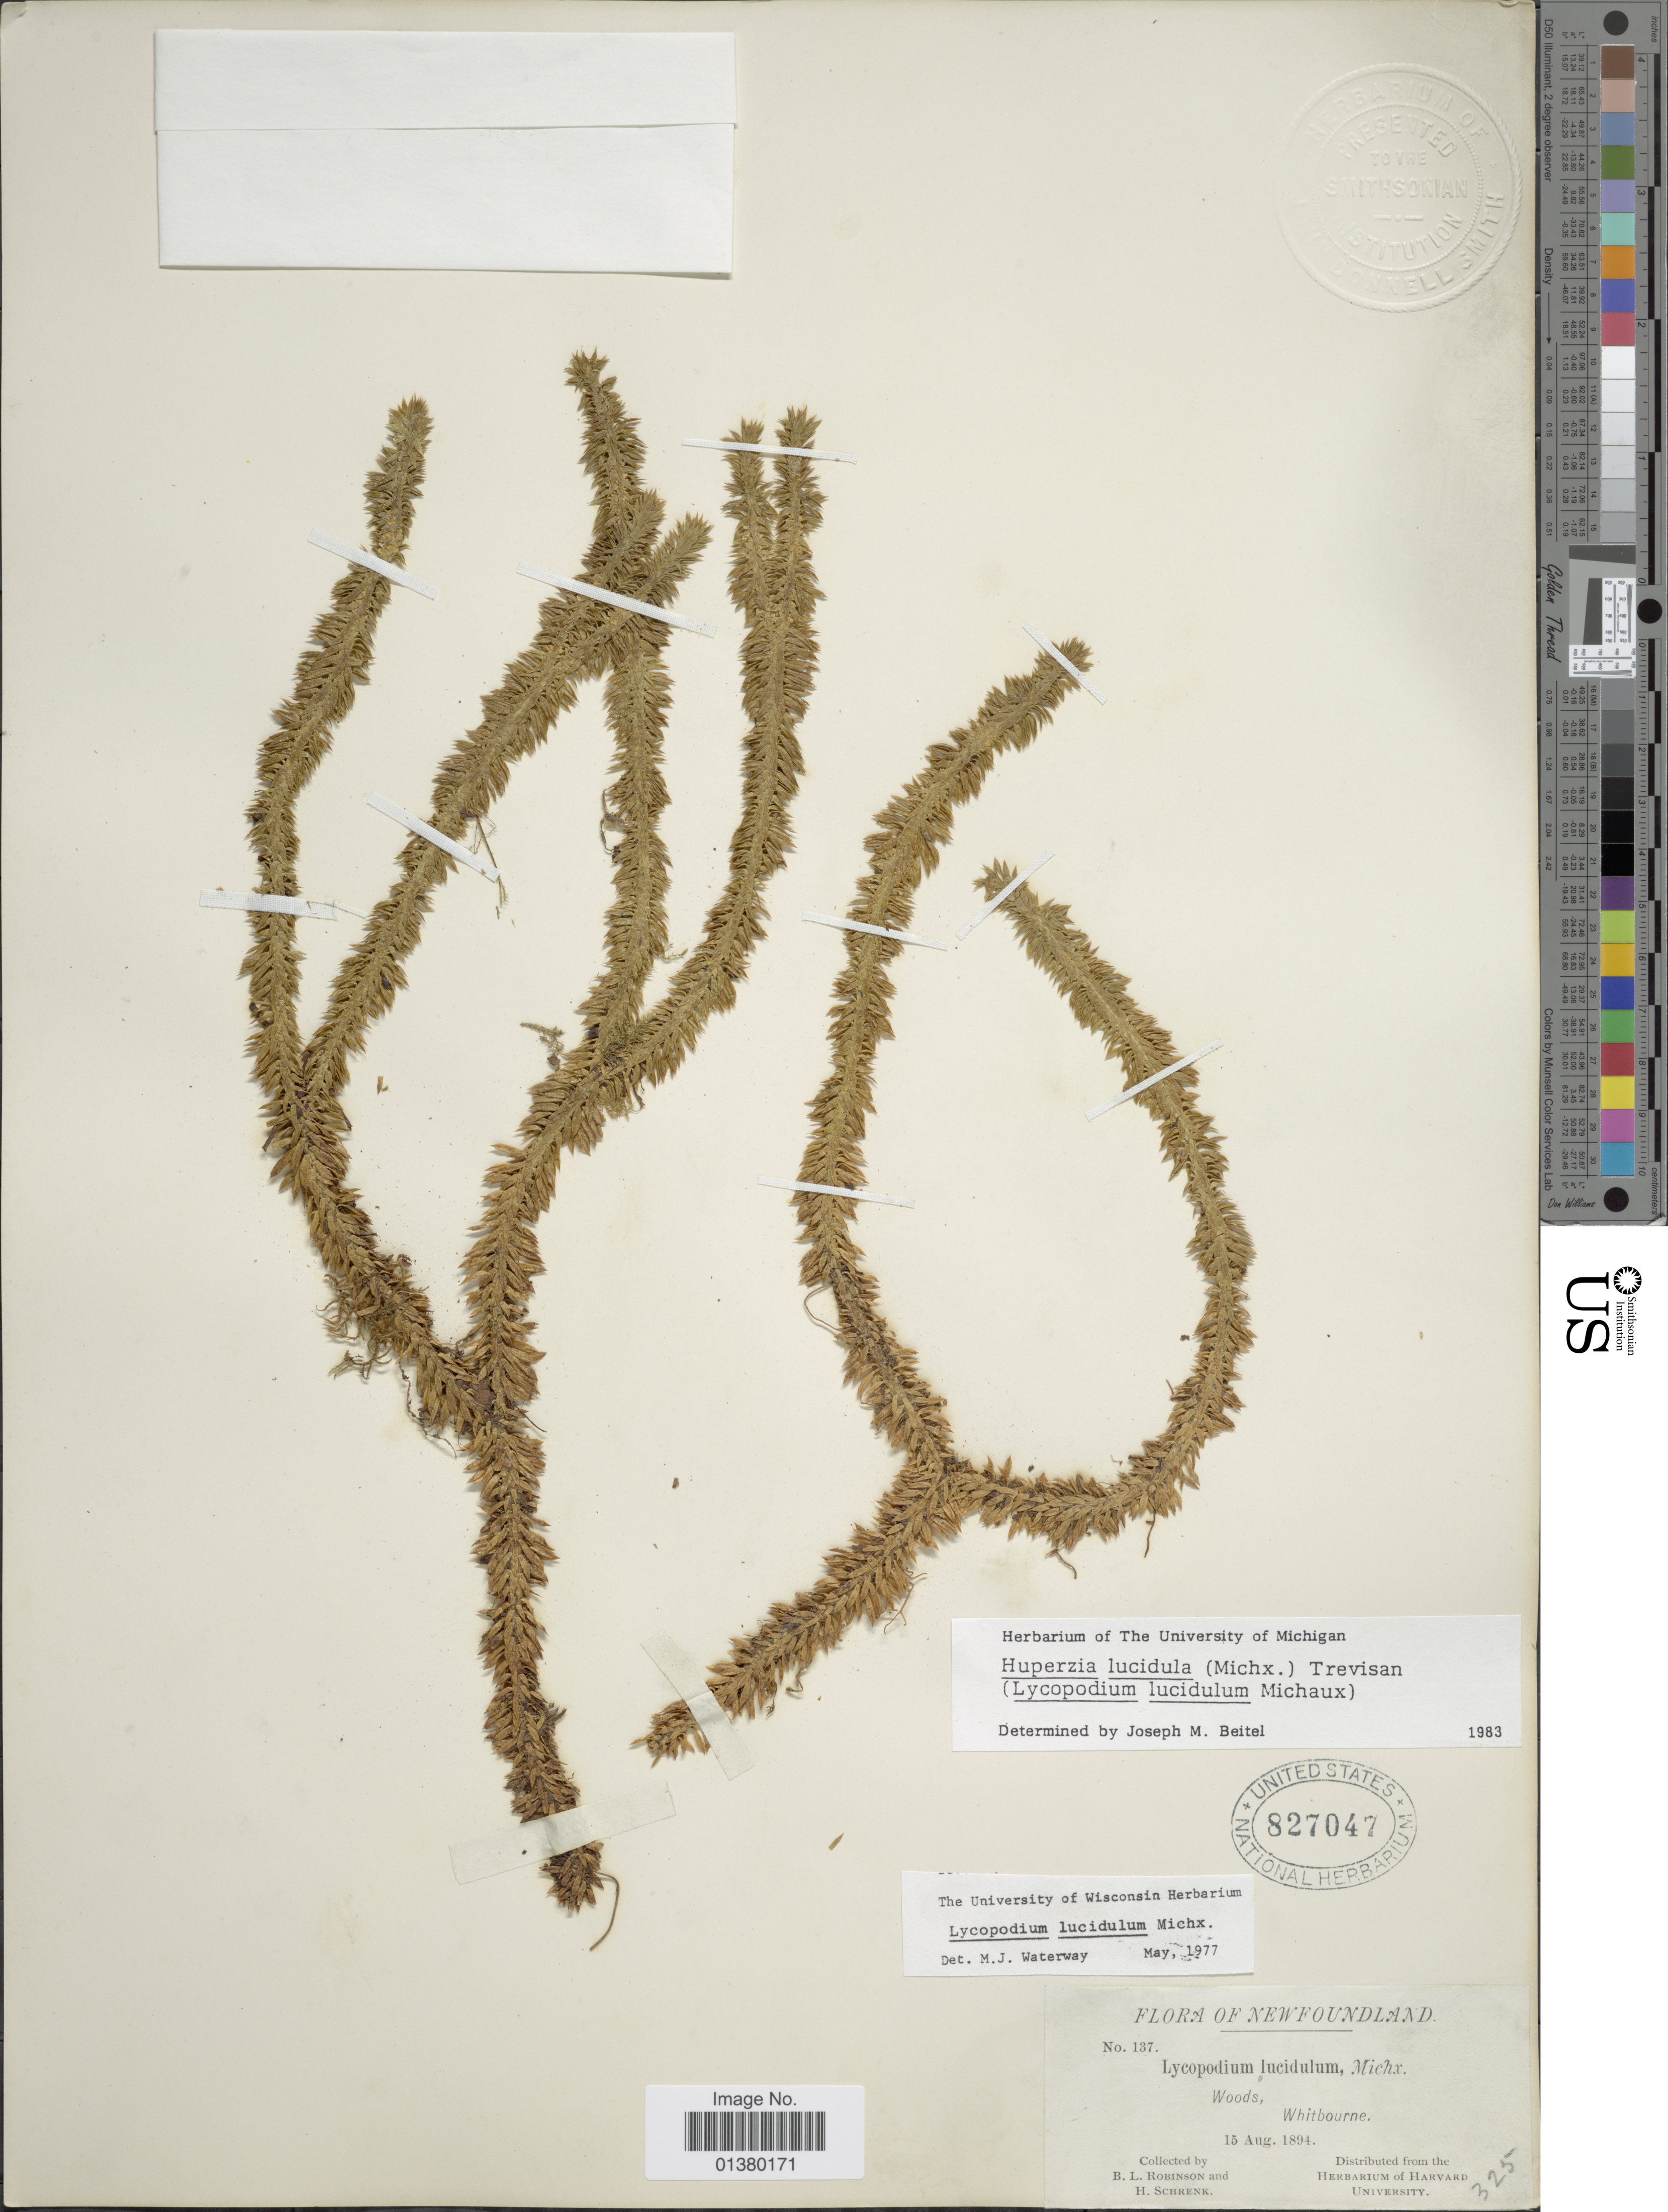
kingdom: Plantae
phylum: Tracheophyta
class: Lycopodiopsida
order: Lycopodiales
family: Lycopodiaceae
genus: Huperzia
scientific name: Huperzia lucidula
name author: (Michx.) Trevis.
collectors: B. L. Robinson & H. v. Schrenk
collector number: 137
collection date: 1894-08-15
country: Canada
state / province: Newfoundland and Labrador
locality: Whitbourne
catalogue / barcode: US 827047